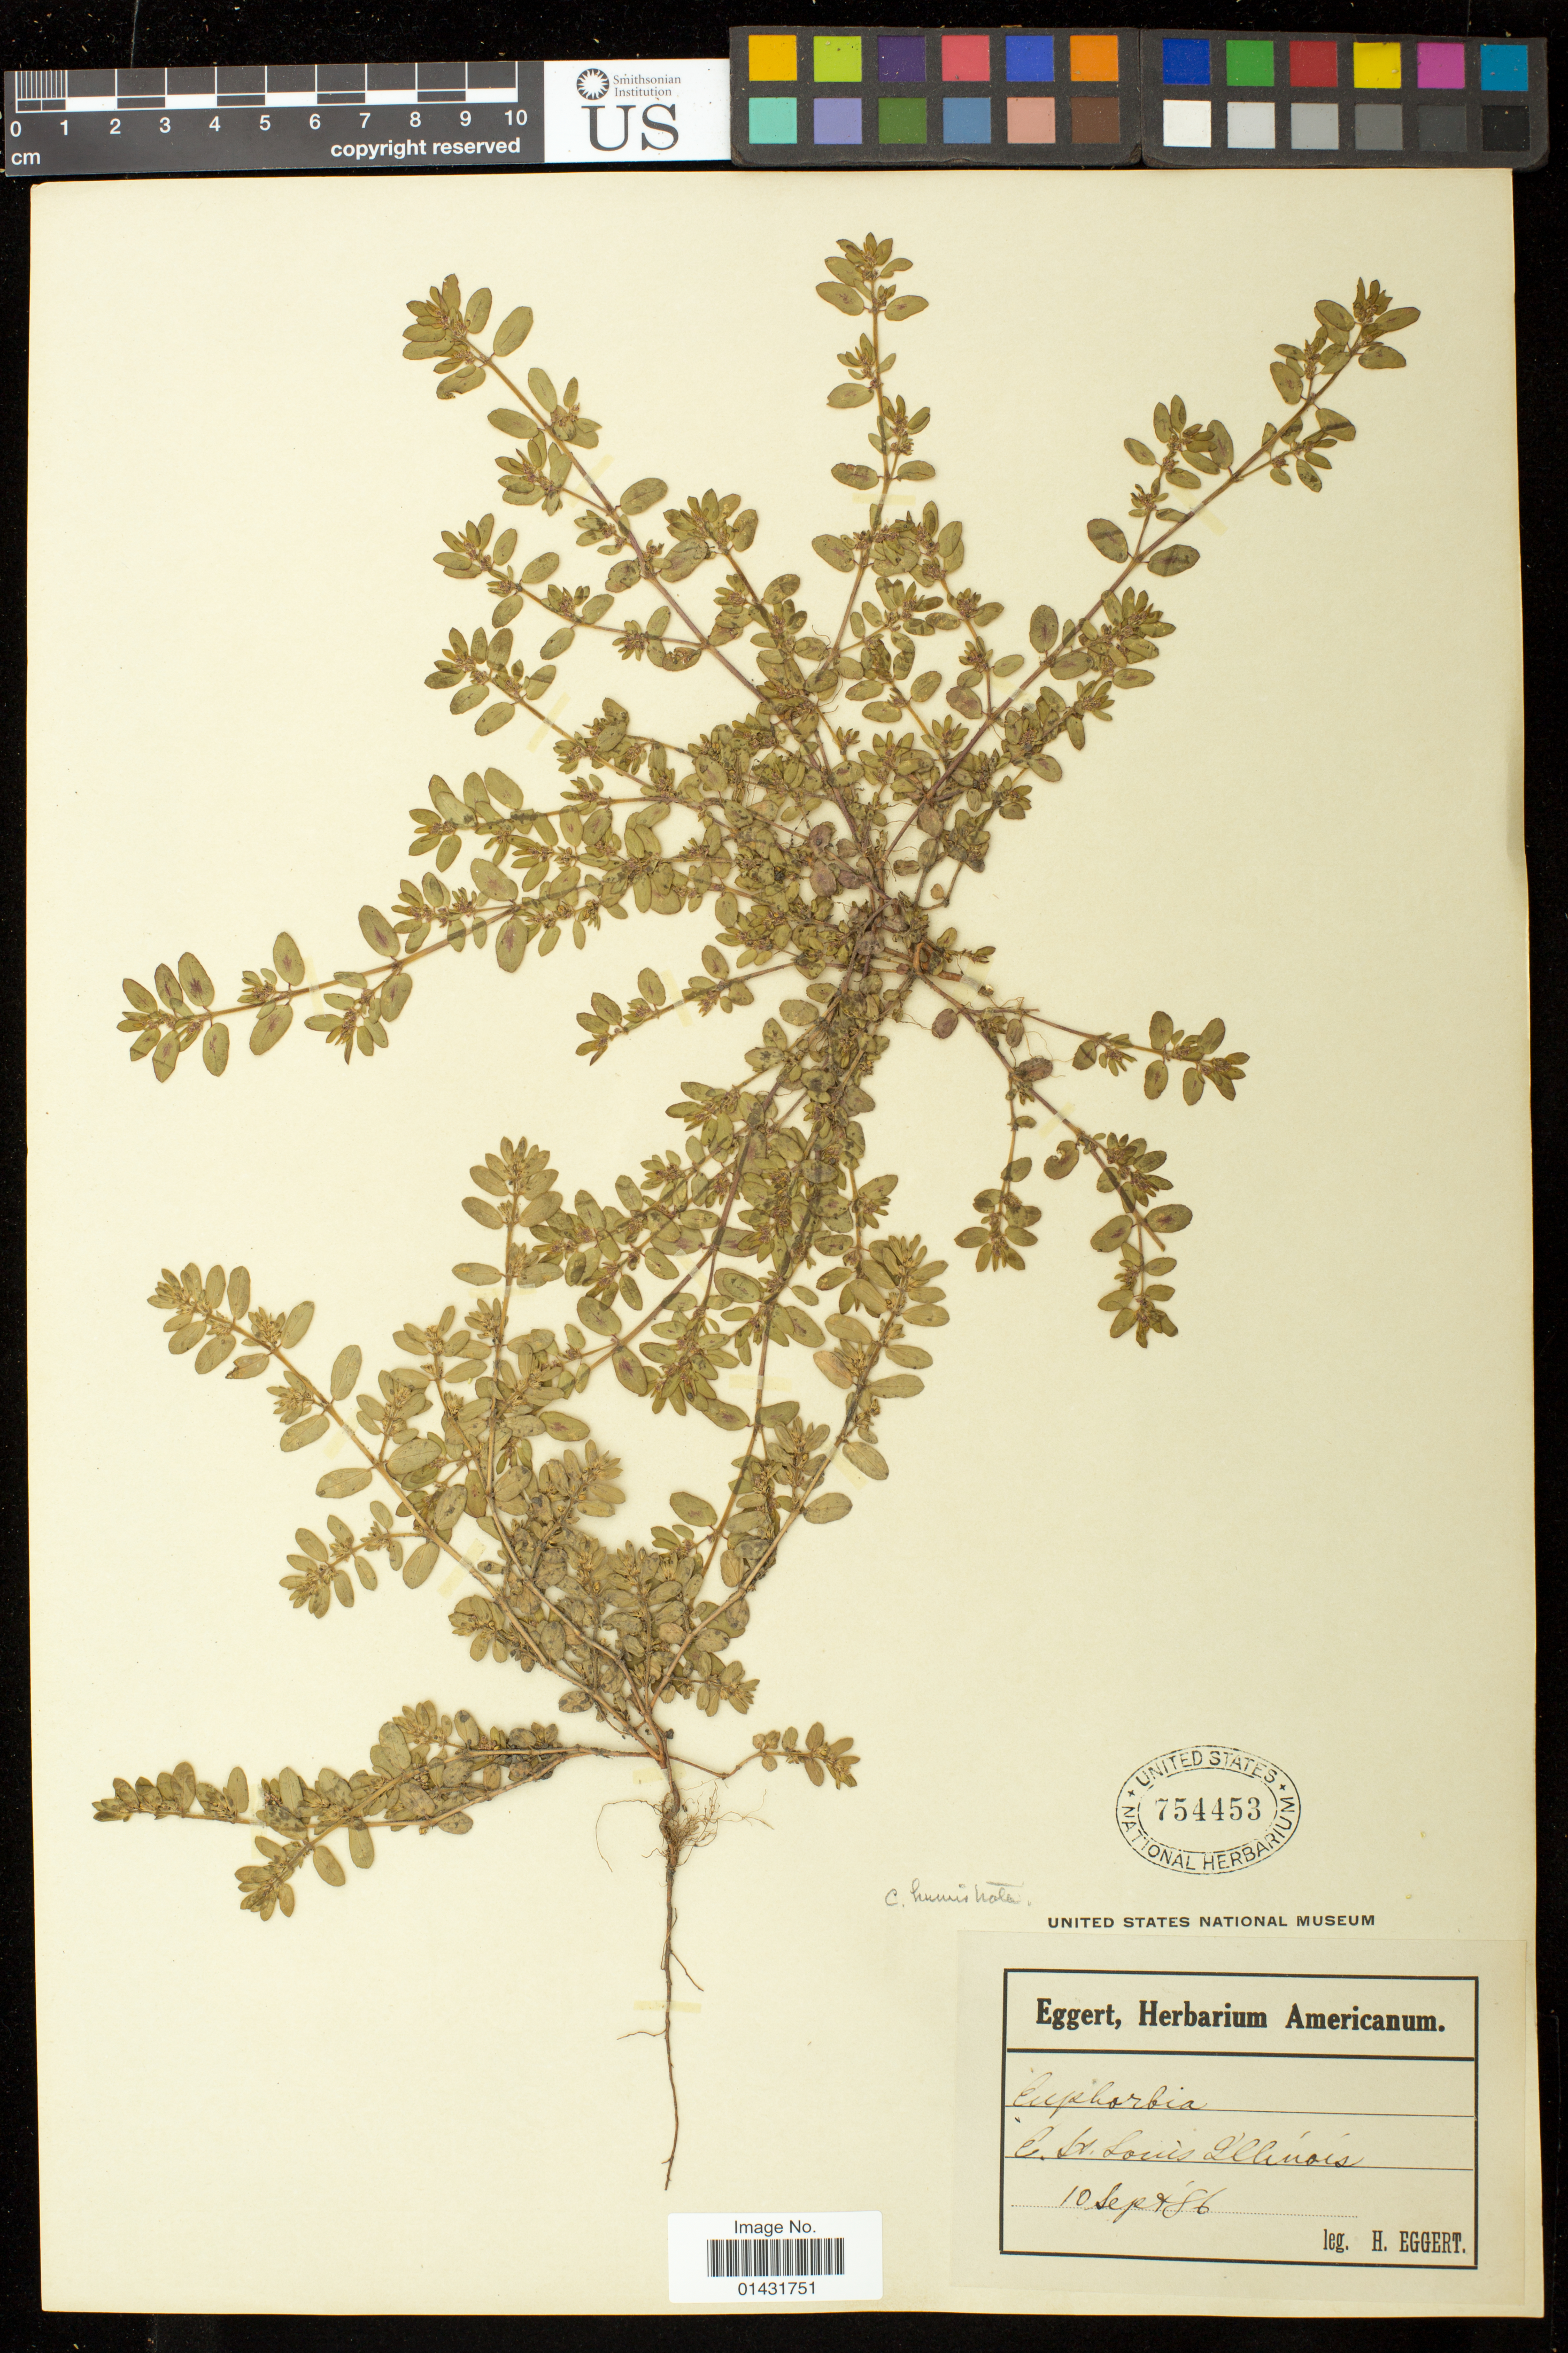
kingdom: Plantae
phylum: Tracheophyta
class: Magnoliopsida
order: Malpighiales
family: Euphorbiaceae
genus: Euphorbia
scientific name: Euphorbia humistrata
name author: Engelm. ex A. Gray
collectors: H. Eggert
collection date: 1886-09-10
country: United States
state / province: Illinois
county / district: Saint Clair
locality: E. St. Louis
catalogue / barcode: US 754453